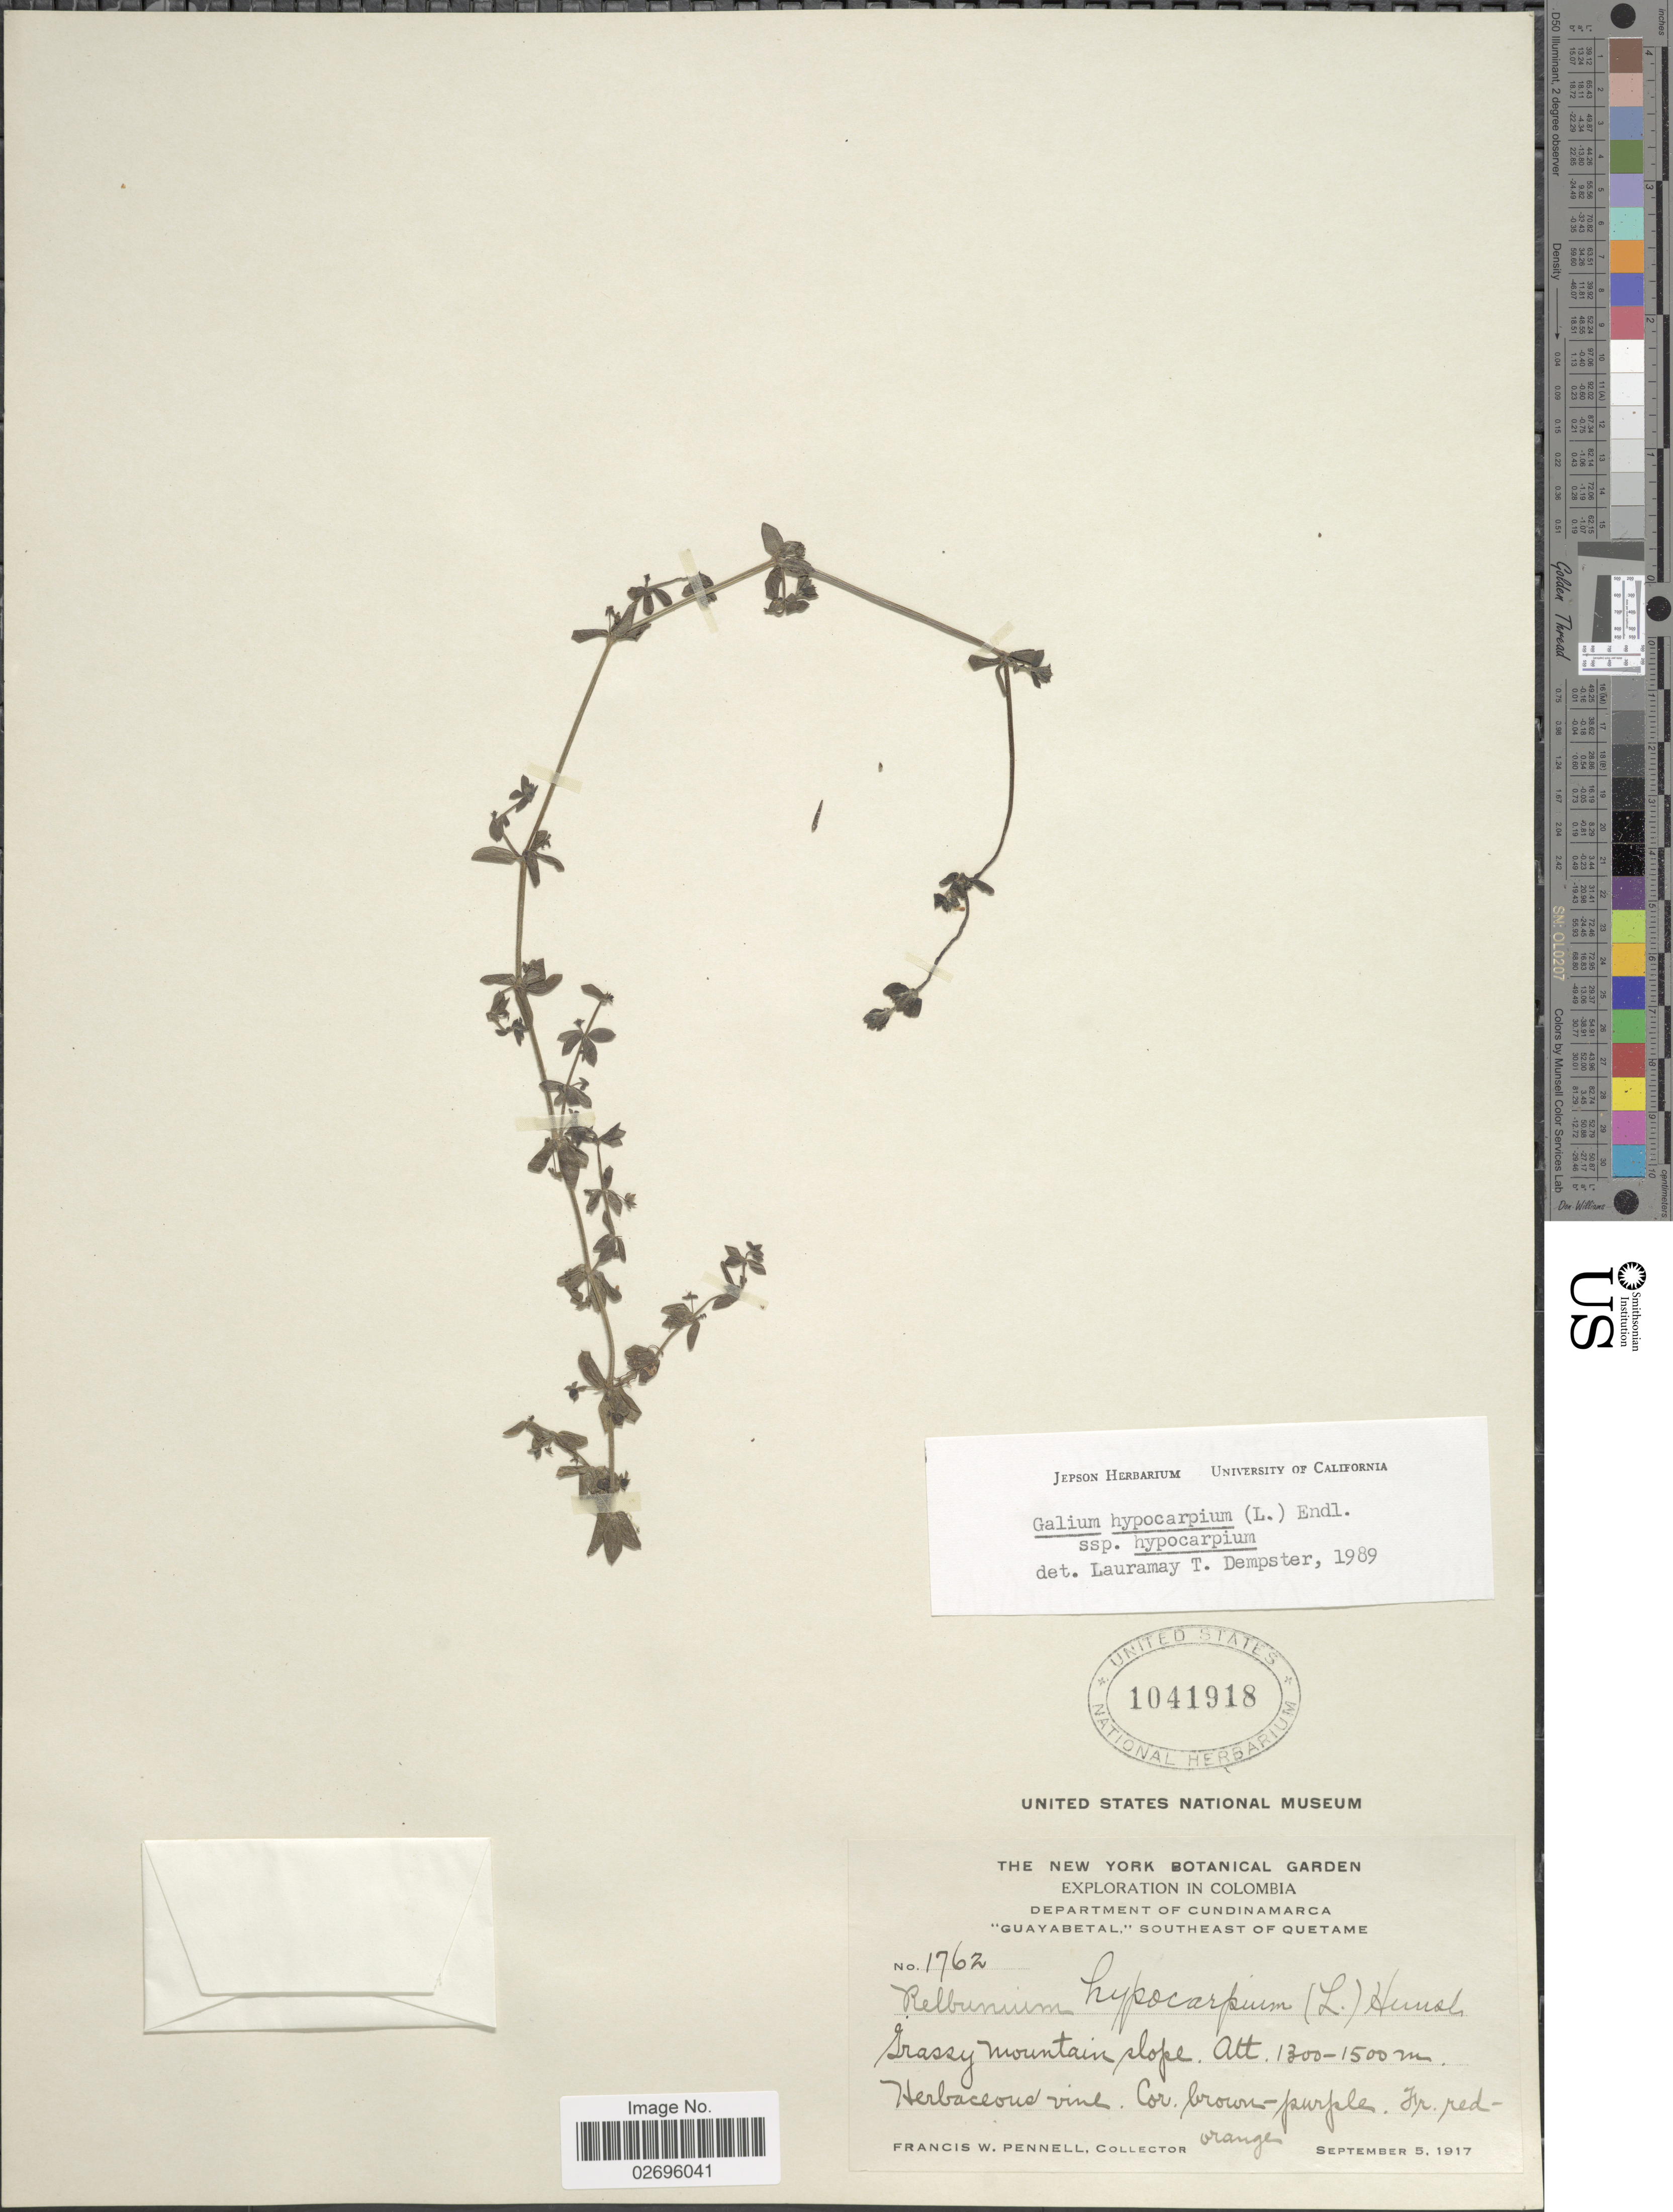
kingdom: Plantae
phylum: Tracheophyta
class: Magnoliopsida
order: Gentianales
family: Rubiaceae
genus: Galium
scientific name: Galium hypocarpium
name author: (L.) Endl. ex Griseb.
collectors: F. W. Pennell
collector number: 1762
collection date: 1917-09-05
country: Colombia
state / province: Cundinamarca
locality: Department of Cundinamarca. "Guayabetal,"Southeast of Quetame. Grassy mountain slope.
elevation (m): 1300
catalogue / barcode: US 1041918